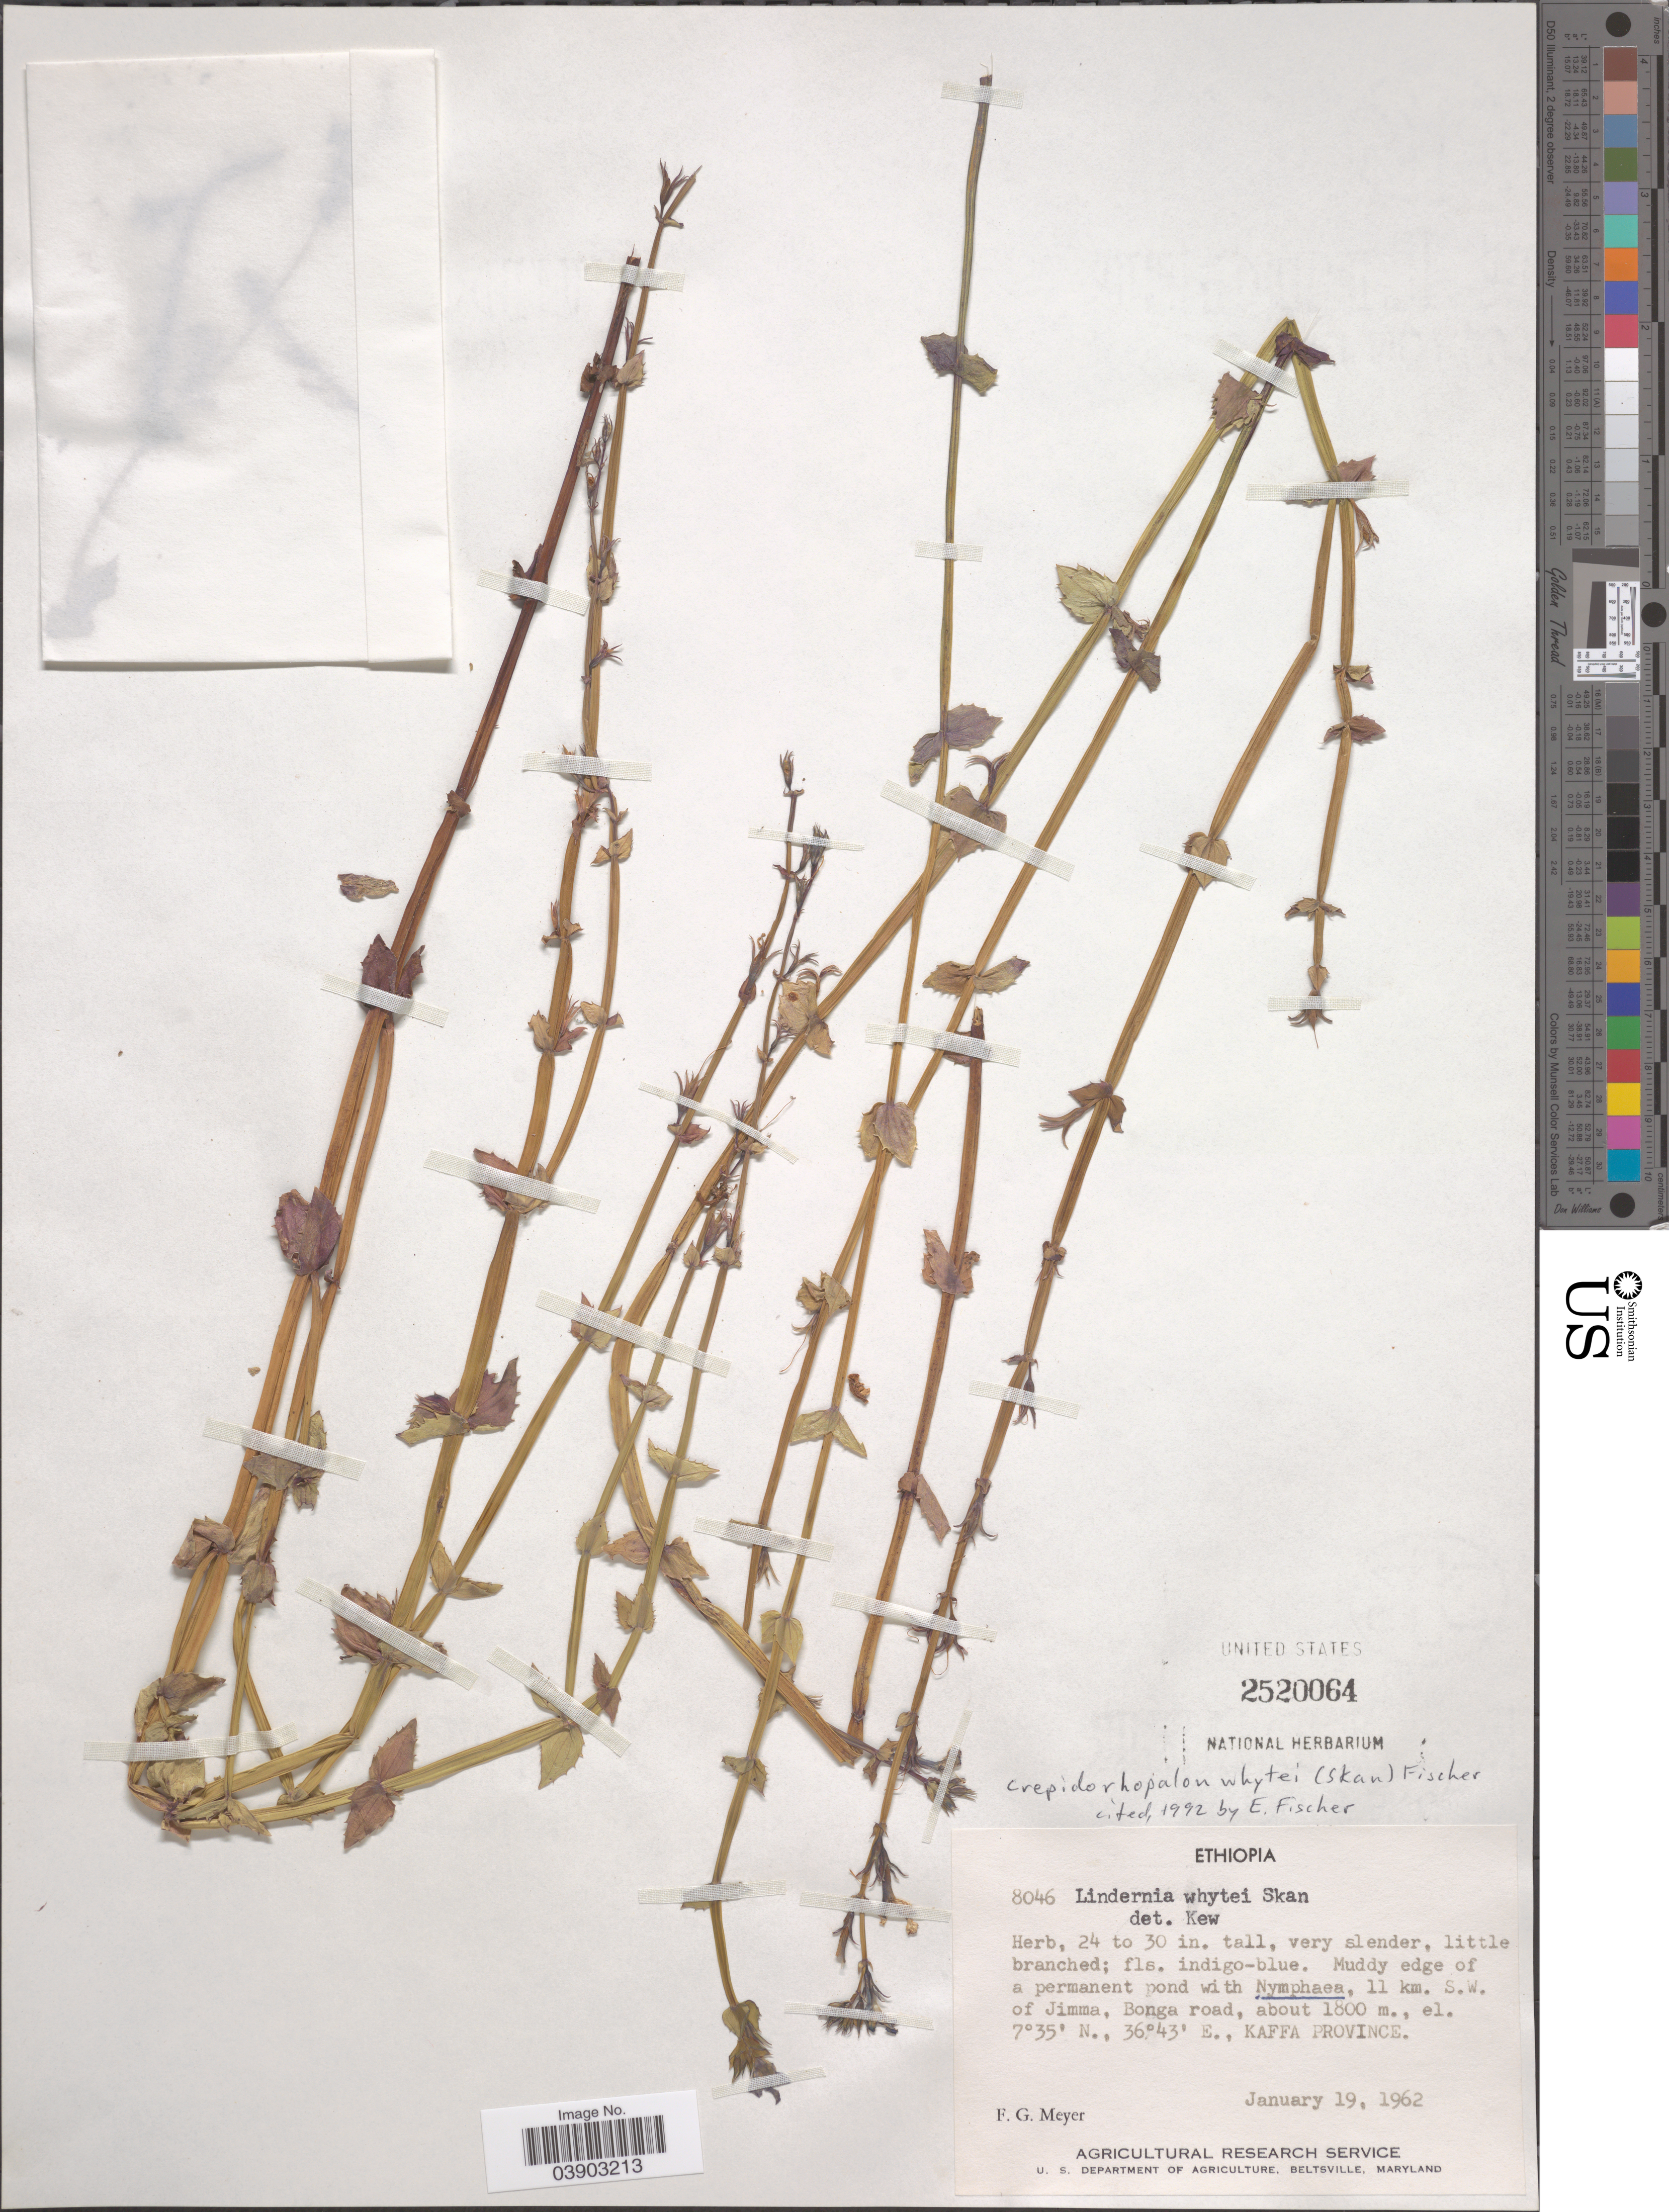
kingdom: Plantae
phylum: Tracheophyta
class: Magnoliopsida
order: Lamiales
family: Linderniaceae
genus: Crepidorhopalon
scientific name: Crepidorhopalon whytei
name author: (Skan) Eb. Fisch.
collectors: F. G. Meyer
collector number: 8046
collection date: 1962-01-19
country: Ethiopia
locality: Muddy edge of a permanent pond with Nymphaea, 11 km. S.W. of Jimma, Bonga road, Kaffa Province.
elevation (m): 1800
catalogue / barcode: US 2520064